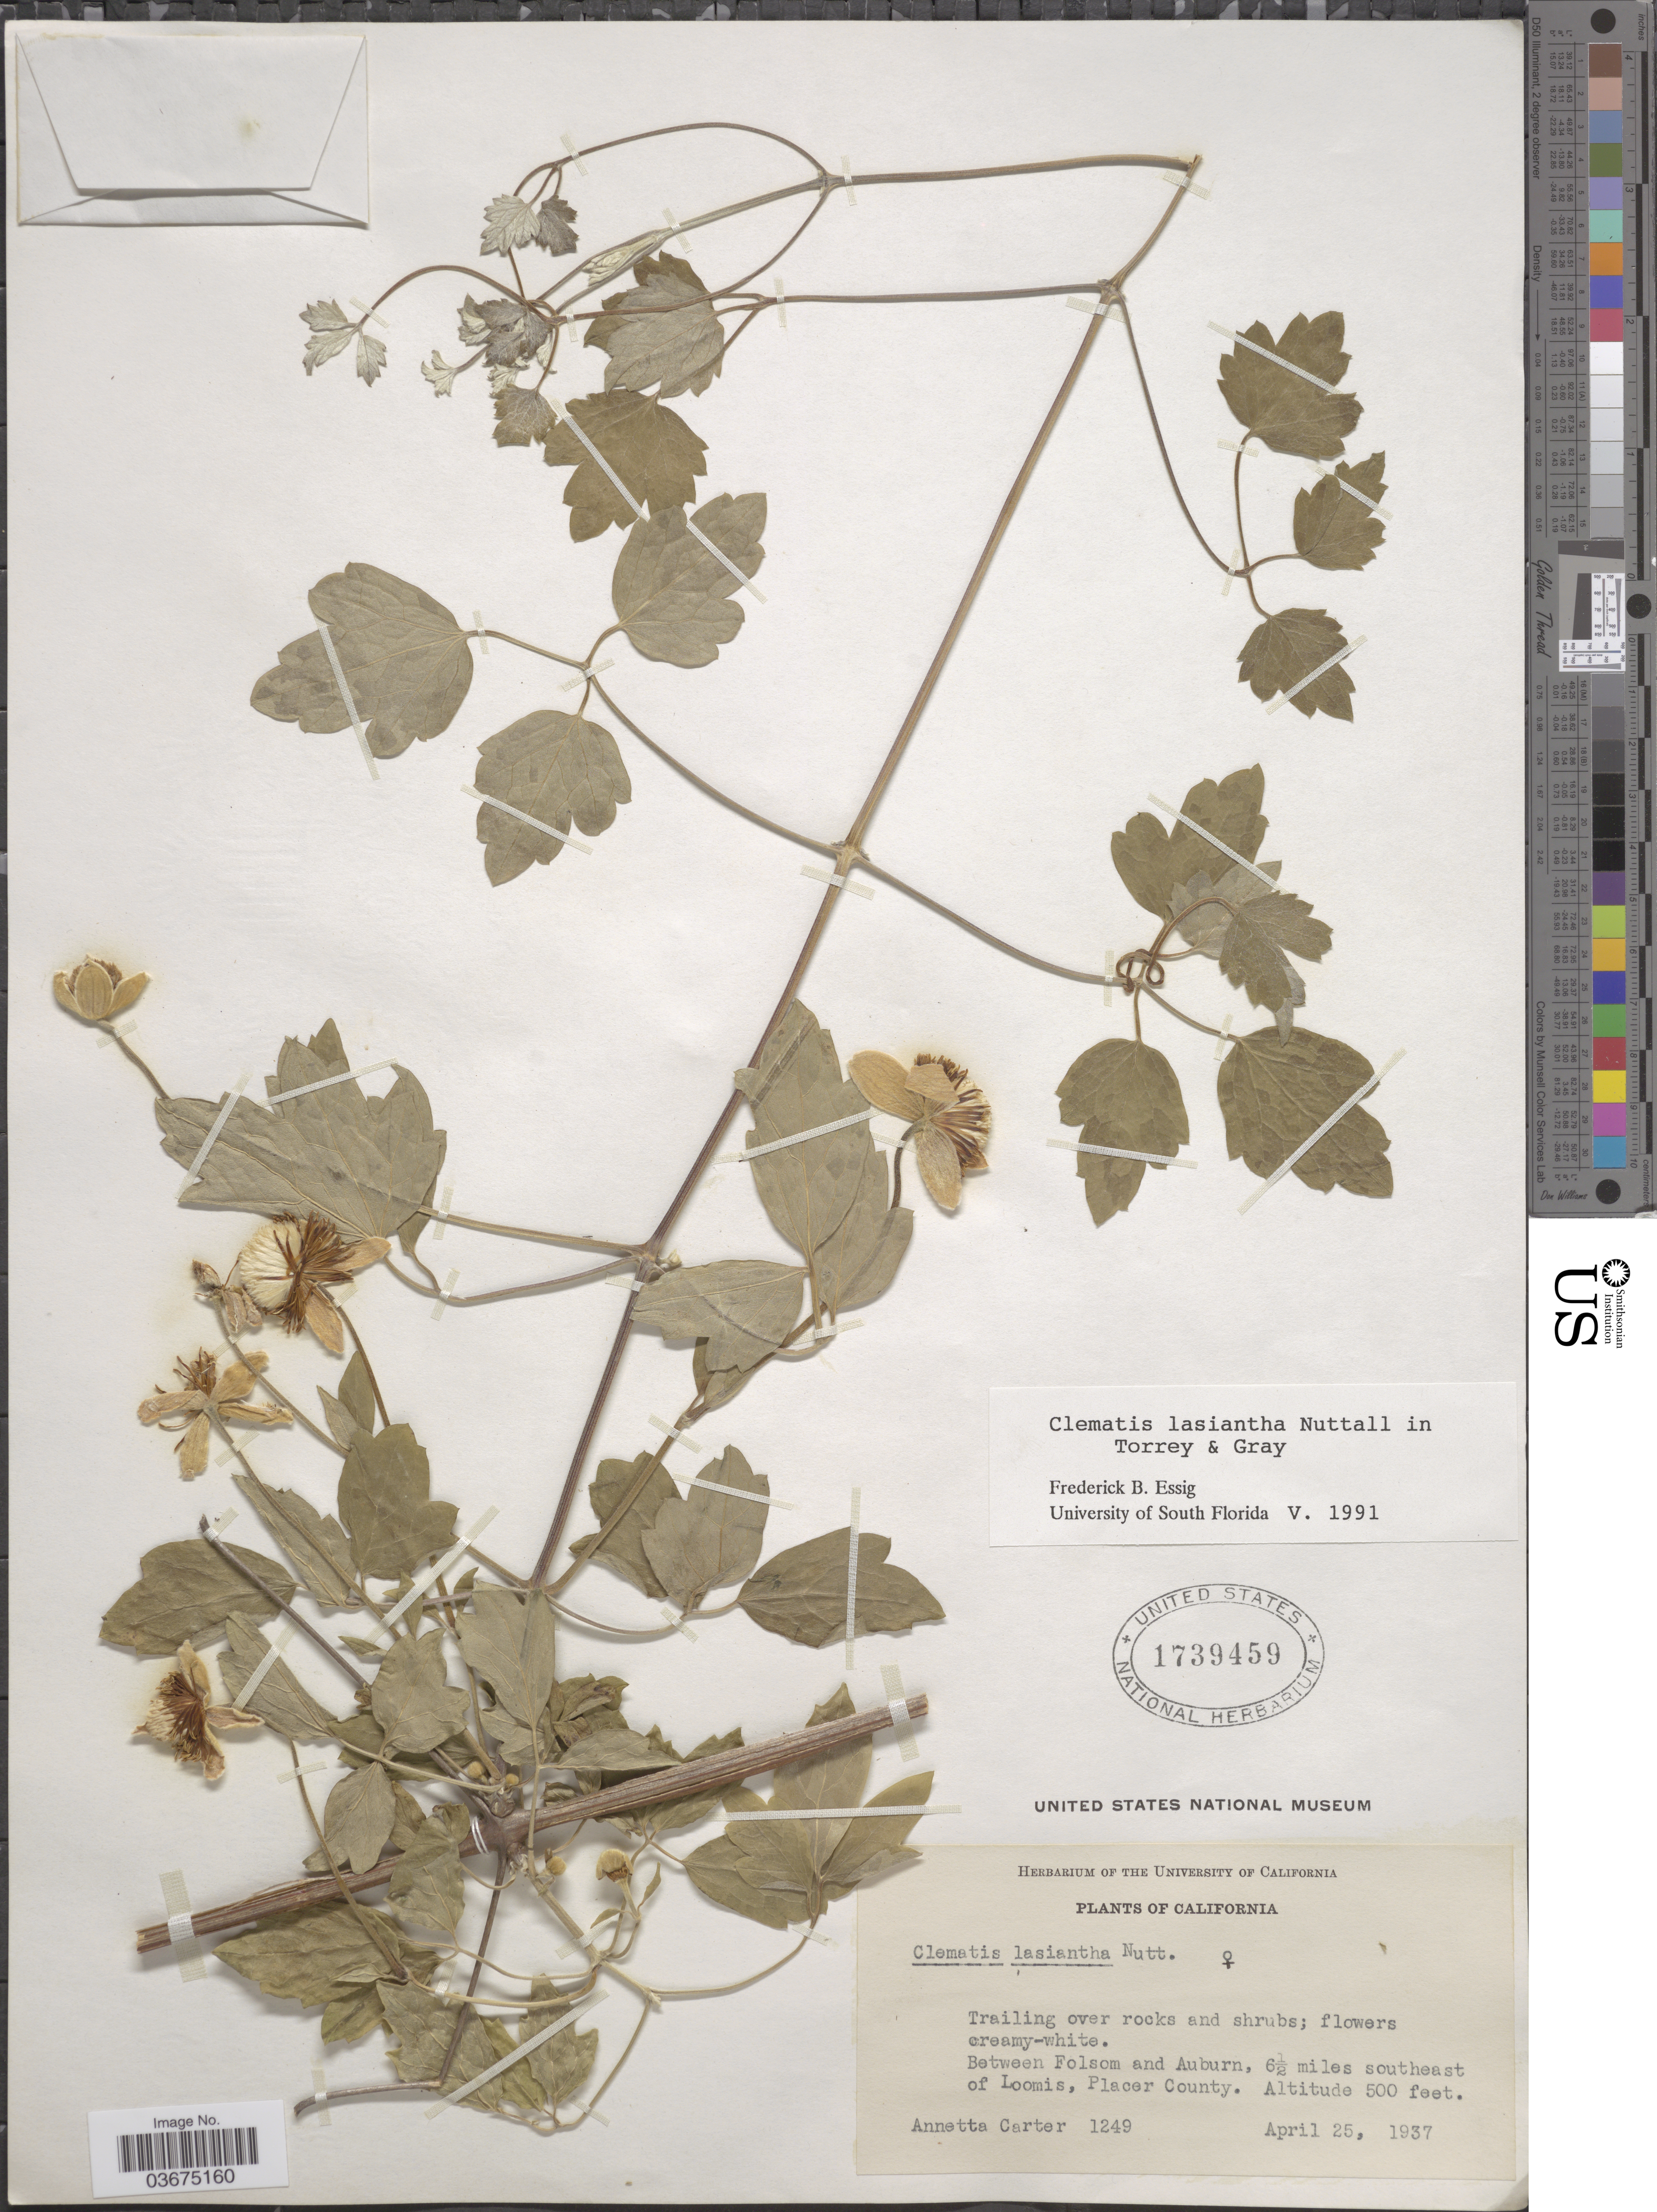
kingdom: Plantae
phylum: Tracheophyta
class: Magnoliopsida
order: Ranunculales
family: Ranunculaceae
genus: Clematis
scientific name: Clematis lasiantha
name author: Nutt.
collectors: A. Carter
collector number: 1249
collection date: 1937-04-25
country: United States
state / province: California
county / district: Placer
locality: Between Folsom and Auburn, 6½ miles southeast of Loomis, Placer County.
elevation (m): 152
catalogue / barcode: US 1739459